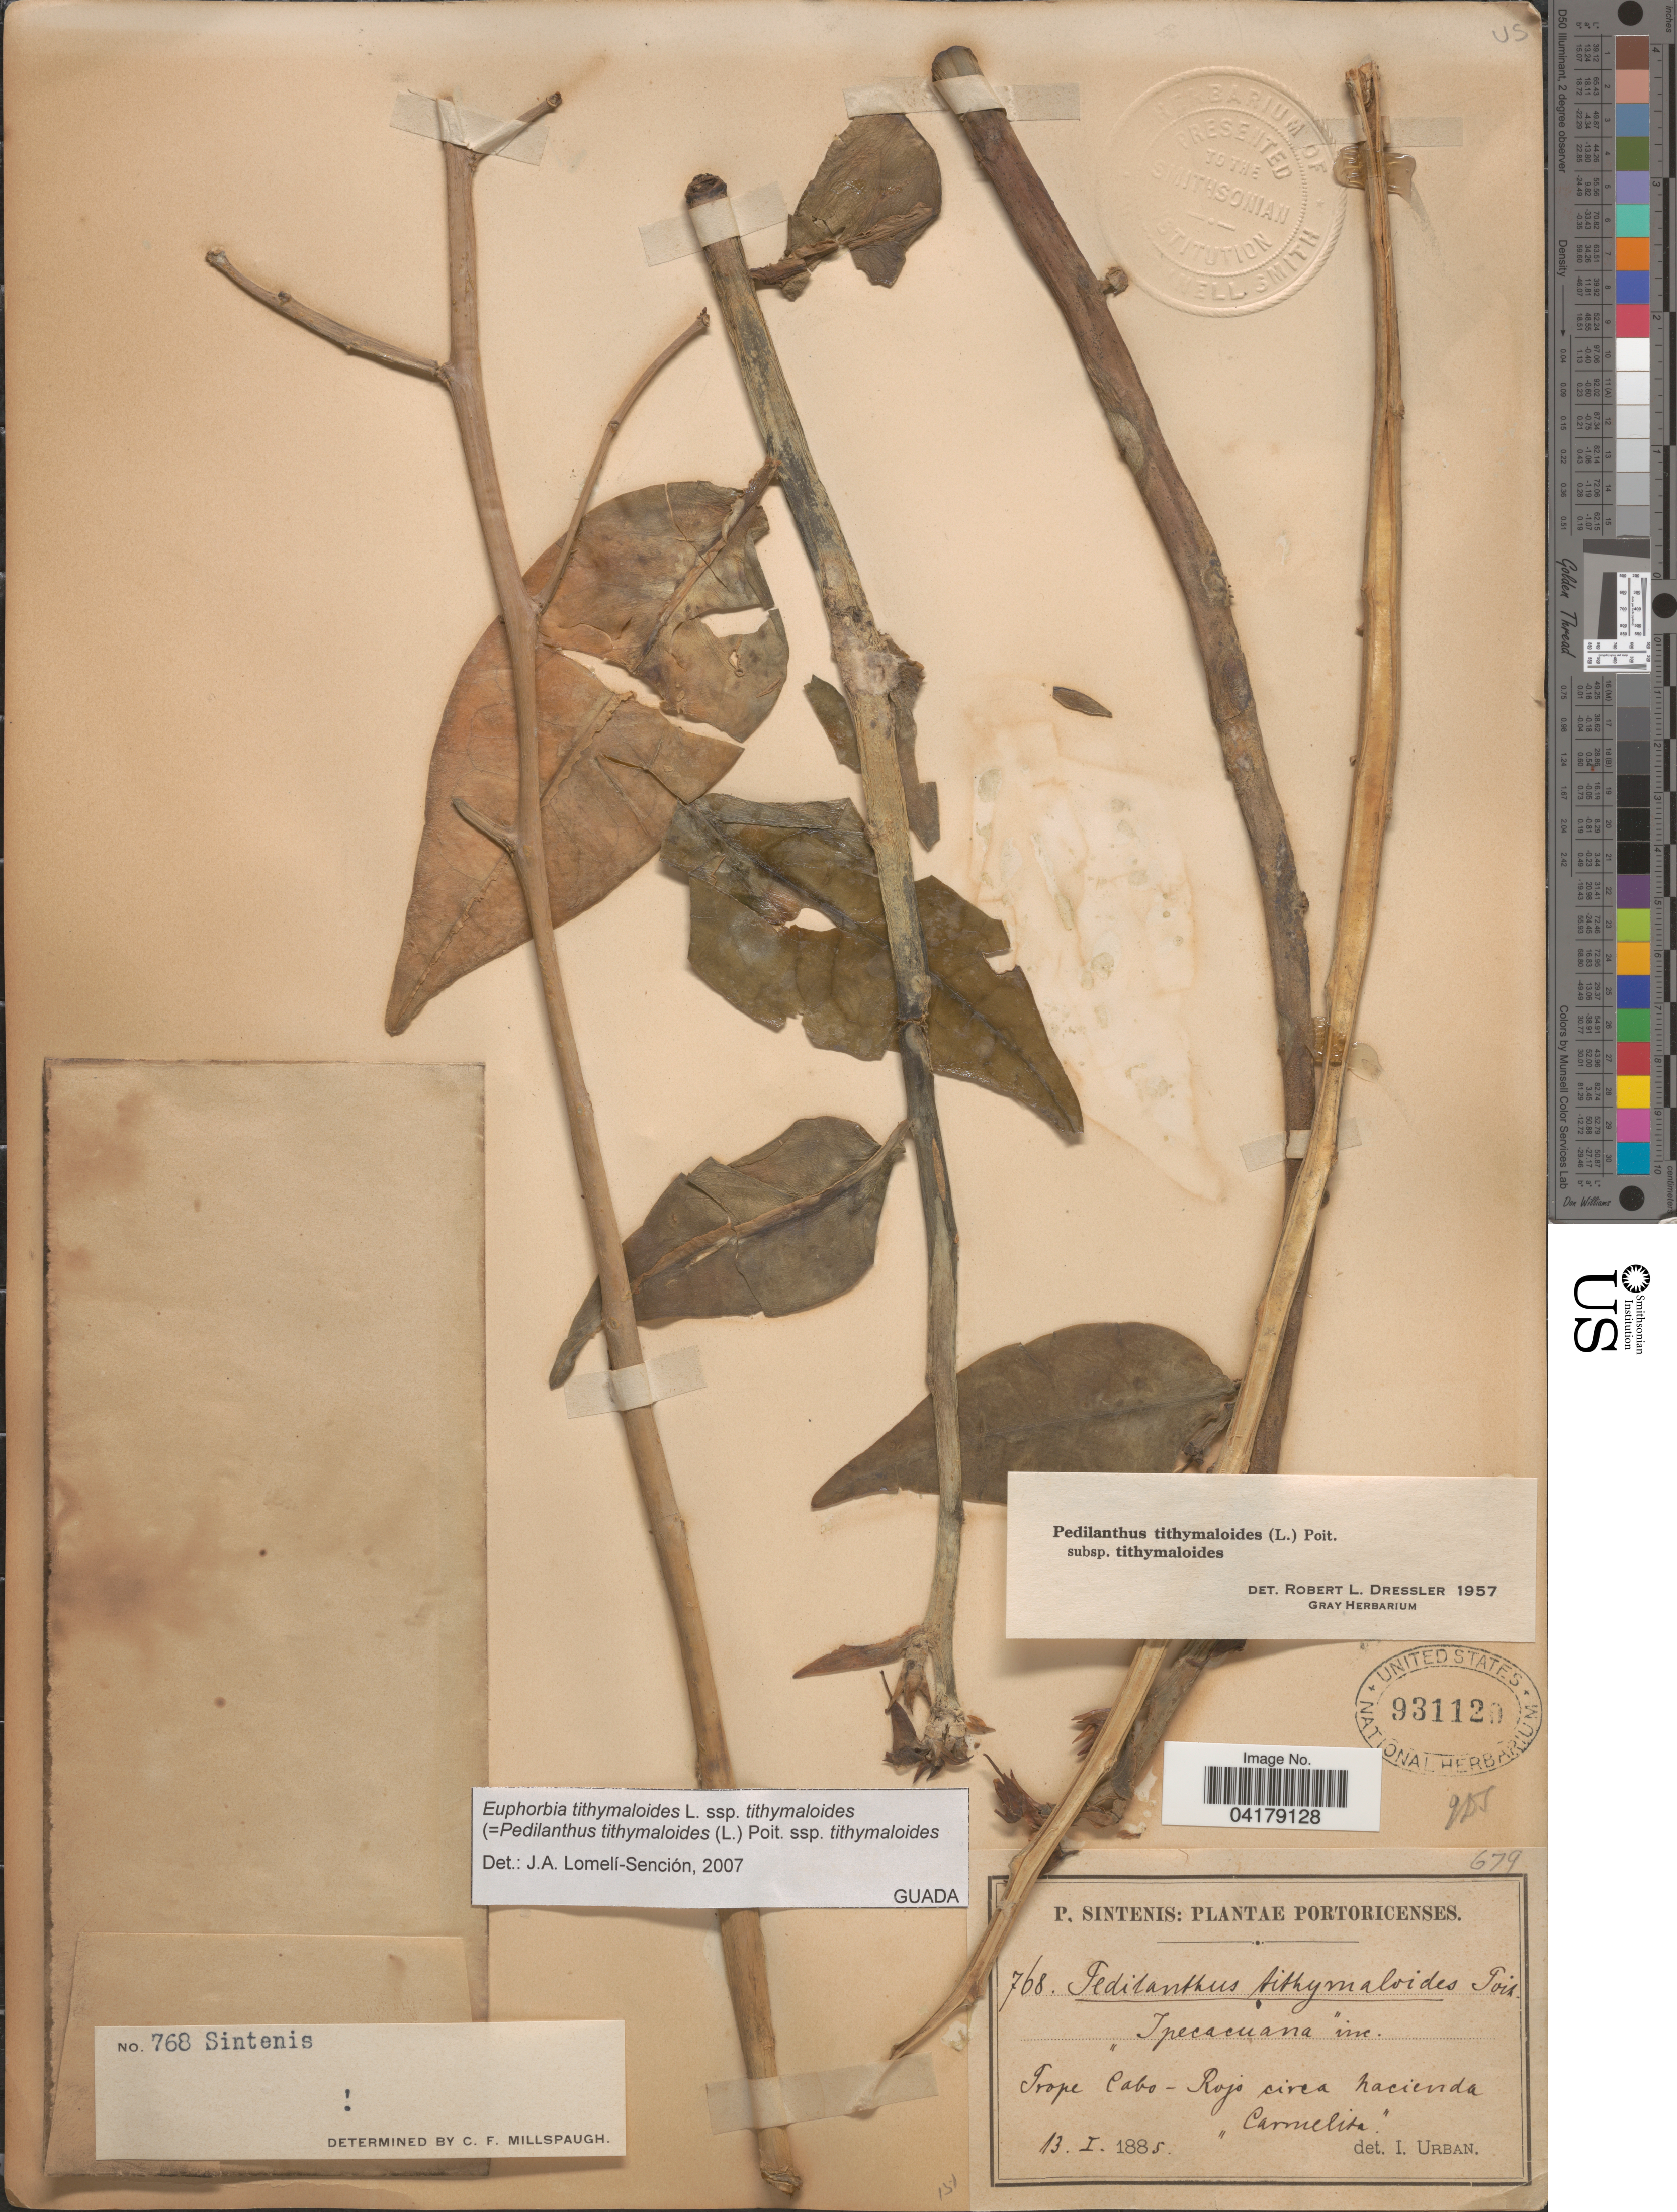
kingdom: Plantae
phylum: Tracheophyta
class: Magnoliopsida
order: Malpighiales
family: Euphorbiaceae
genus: Euphorbia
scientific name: Euphorbia tithymaloides subsp. tithymaloides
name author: L.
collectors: P. Sintenis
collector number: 768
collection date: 1885-01-13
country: Puerto Rico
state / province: Çabo Rojo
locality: Portoricenses. Circa hacienda "Carmelita".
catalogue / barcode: US 931120